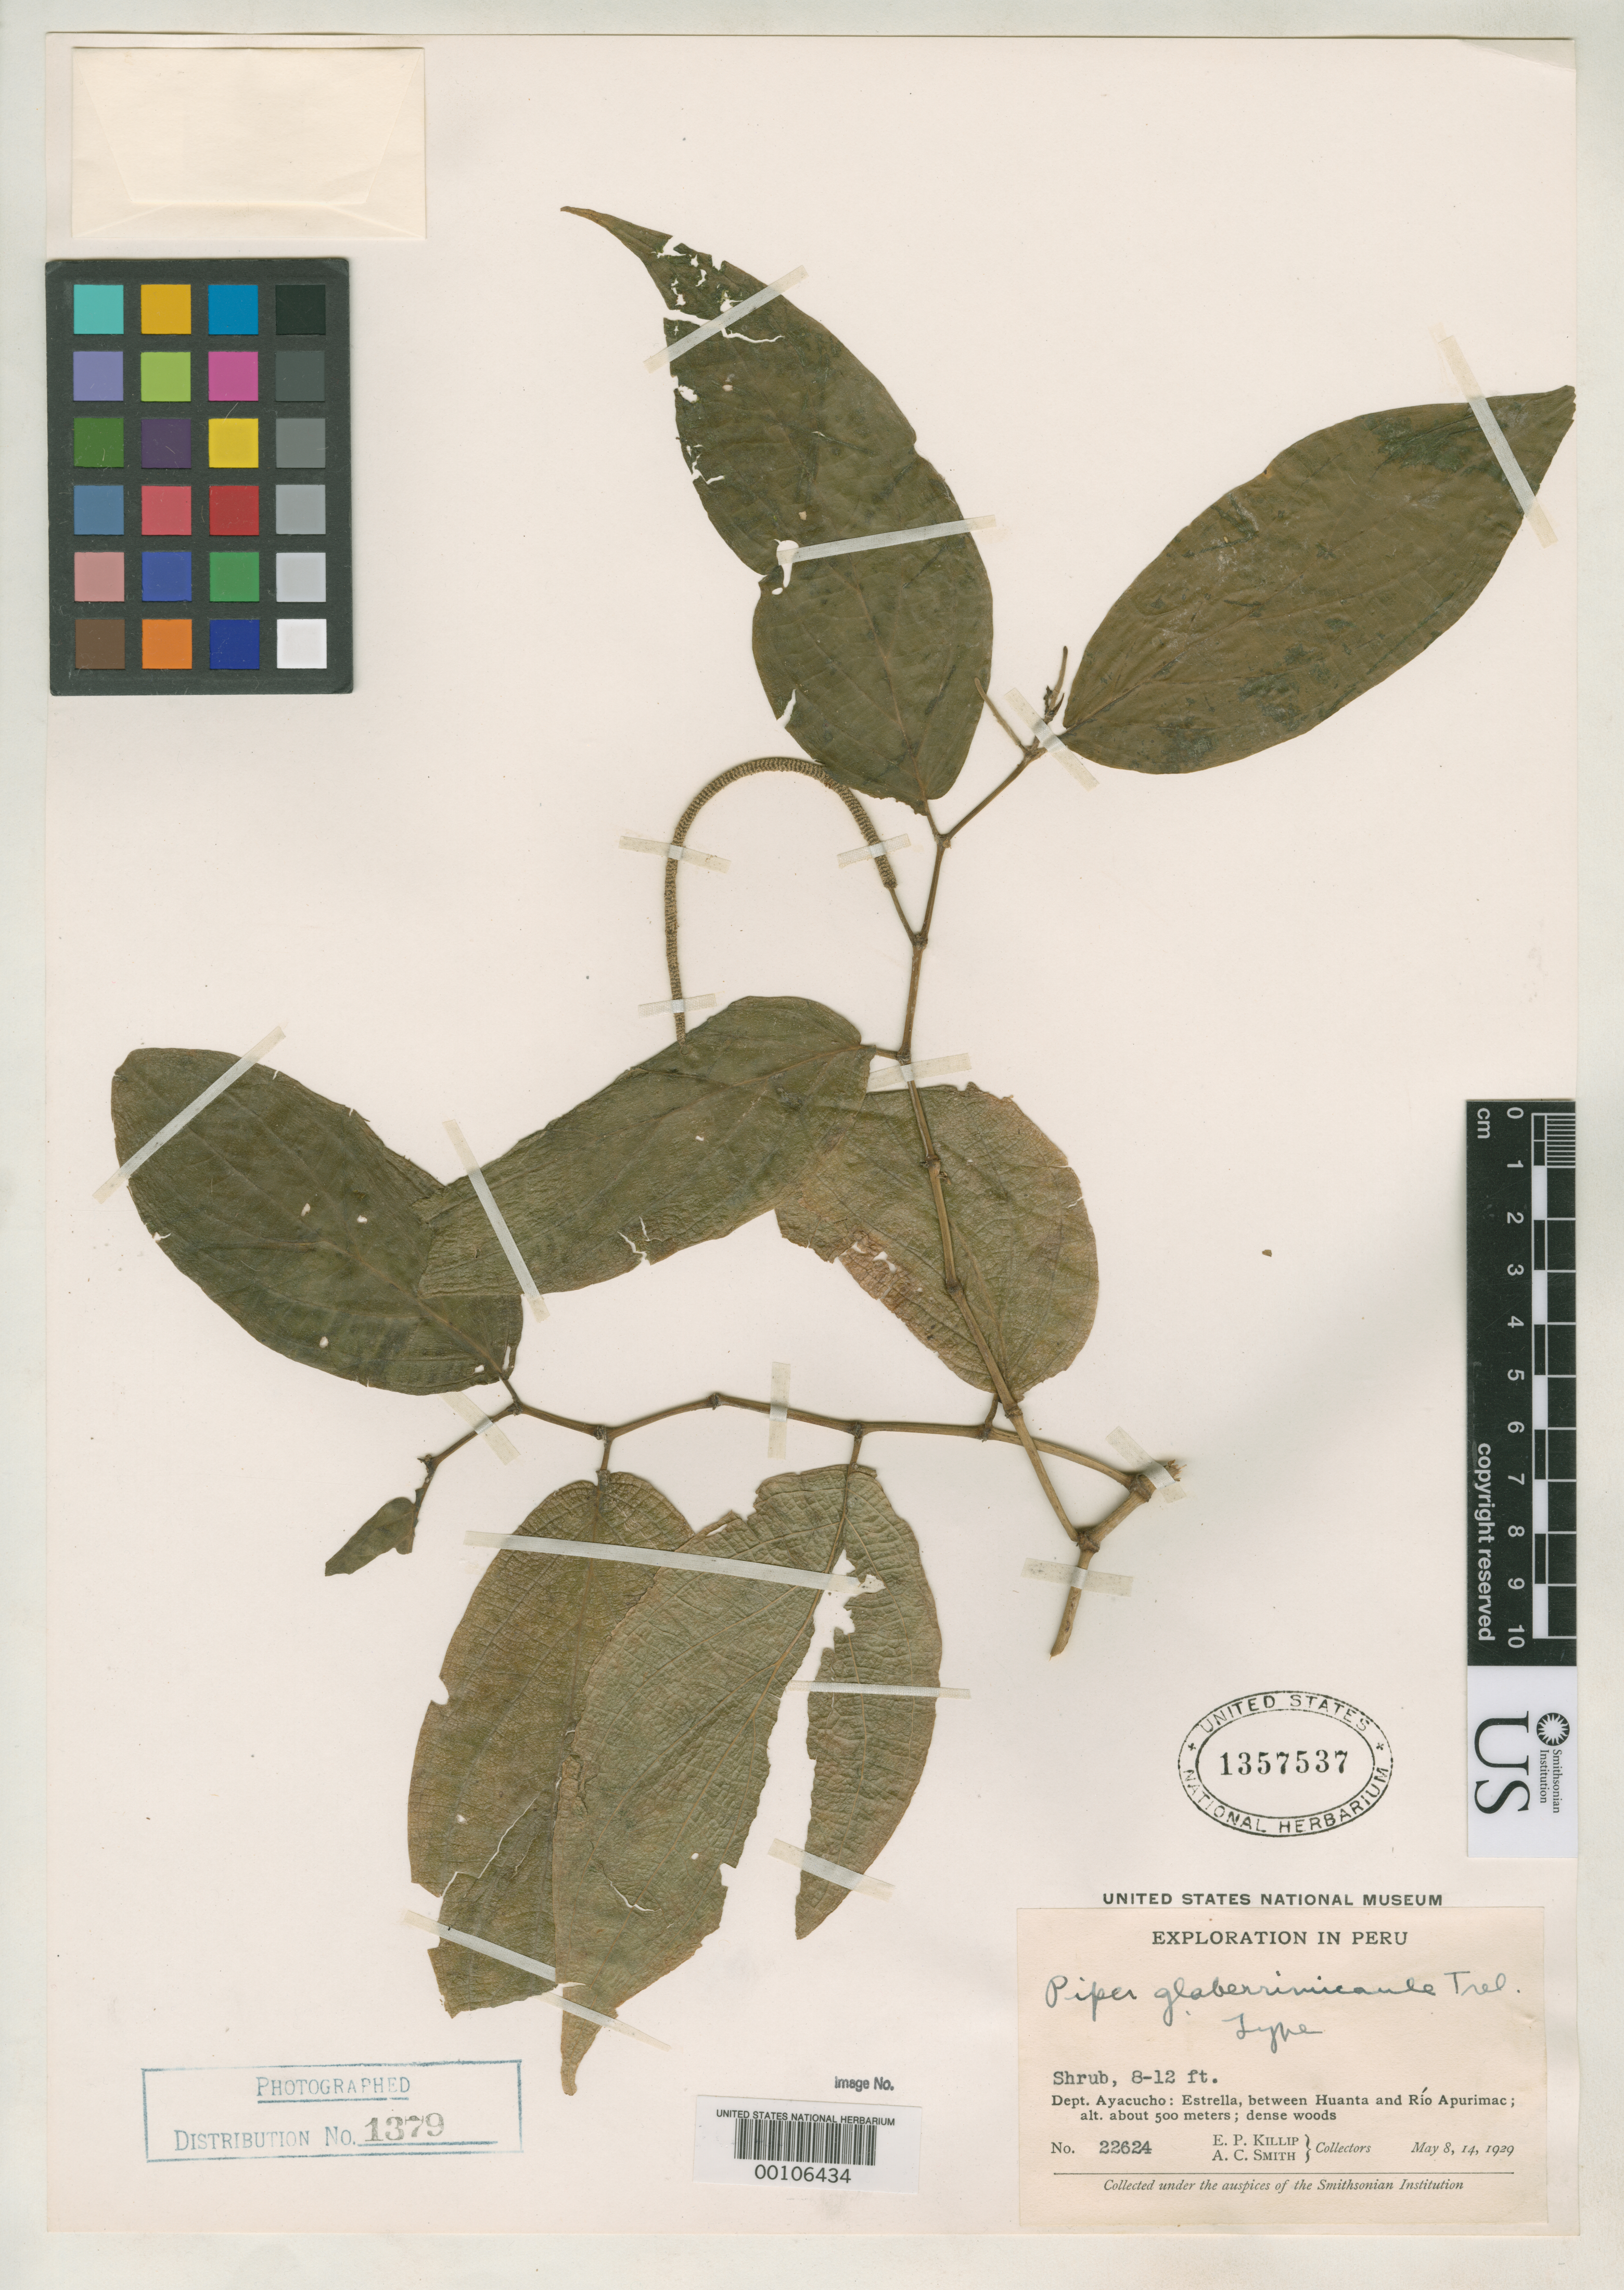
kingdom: Plantae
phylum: Tracheophyta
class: Magnoliopsida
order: Piperales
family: Piperaceae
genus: Piper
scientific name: Piper glaberimicaule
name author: Trel. in J.F. Macbr.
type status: Holotype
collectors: E. P. Killip & A. C. Smith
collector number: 22624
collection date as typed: May 1929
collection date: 1929-05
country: Peru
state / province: Ayacucho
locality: Estrella, between Huanta and Río Apurímac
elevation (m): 500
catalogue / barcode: US 1357537